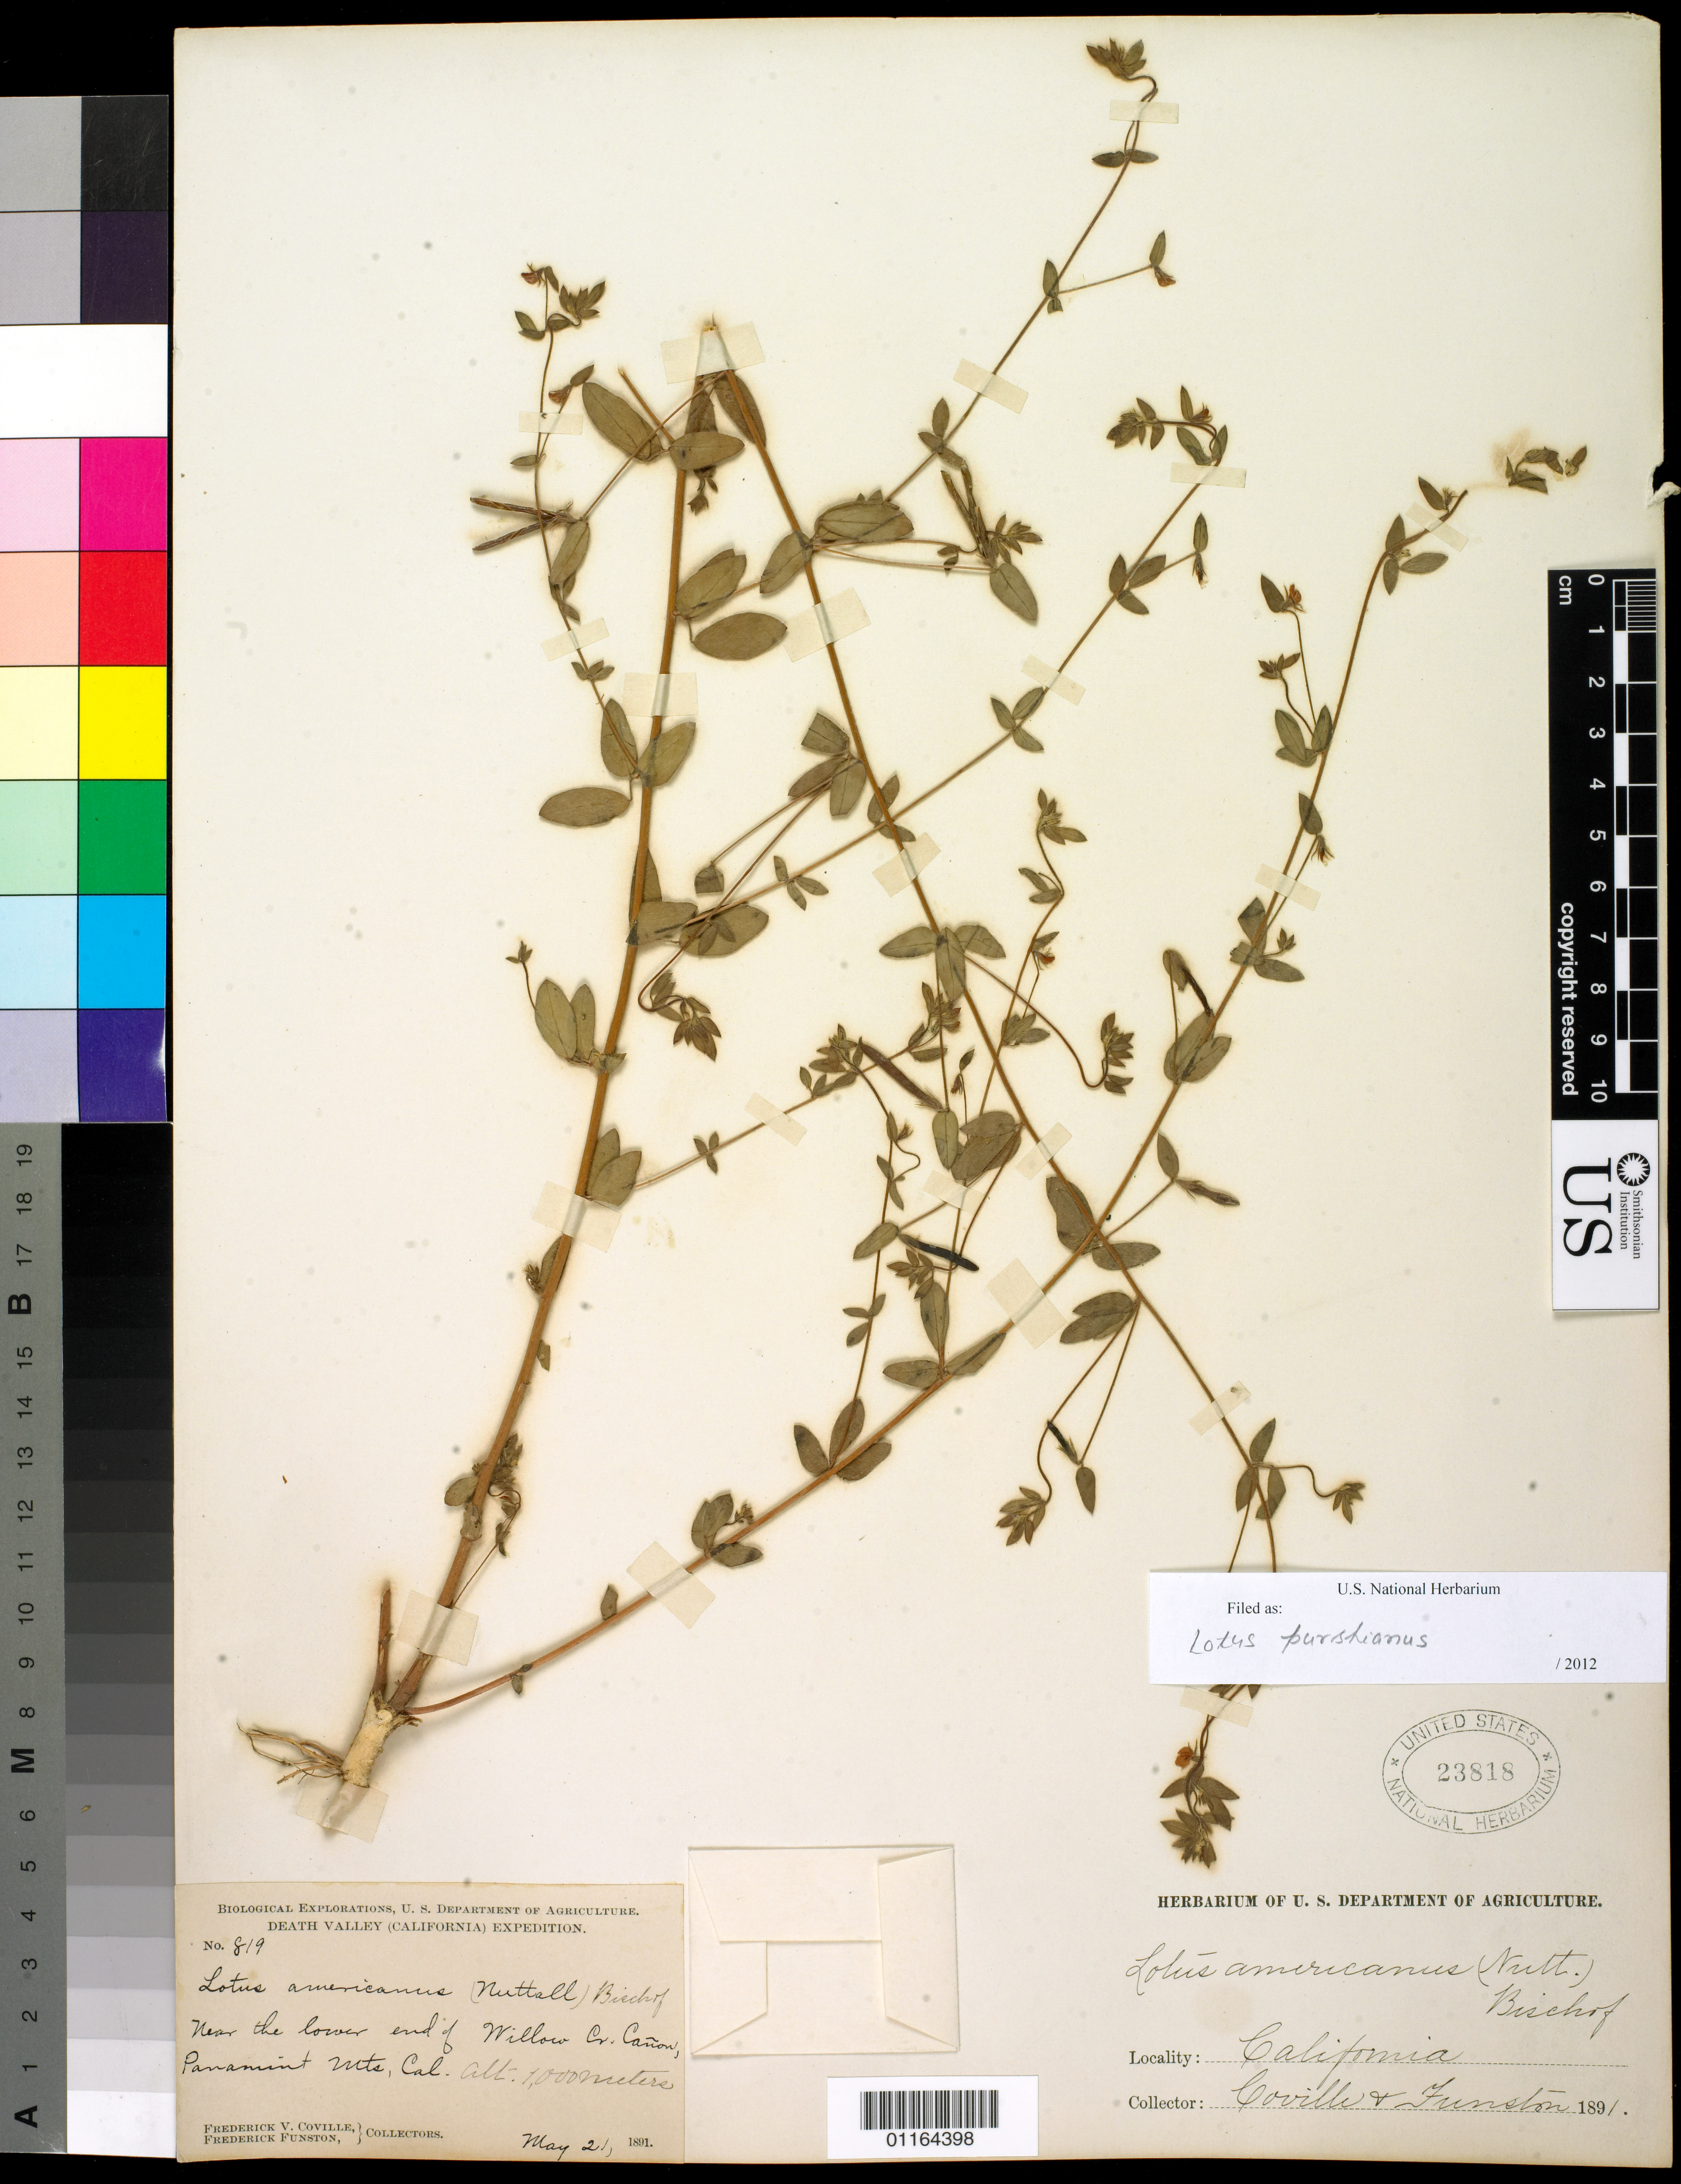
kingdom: Plantae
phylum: Tracheophyta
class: Magnoliopsida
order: Fabales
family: Fabaceae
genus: Acmispon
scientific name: Acmispon americanus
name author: (Nutt.) Rydb.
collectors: F. V. Coville & F. Funston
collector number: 819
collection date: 1891-05-21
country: United States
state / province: California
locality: Near the lower end of Willow Creek Canon, Panamint Mts.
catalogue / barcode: US 23818